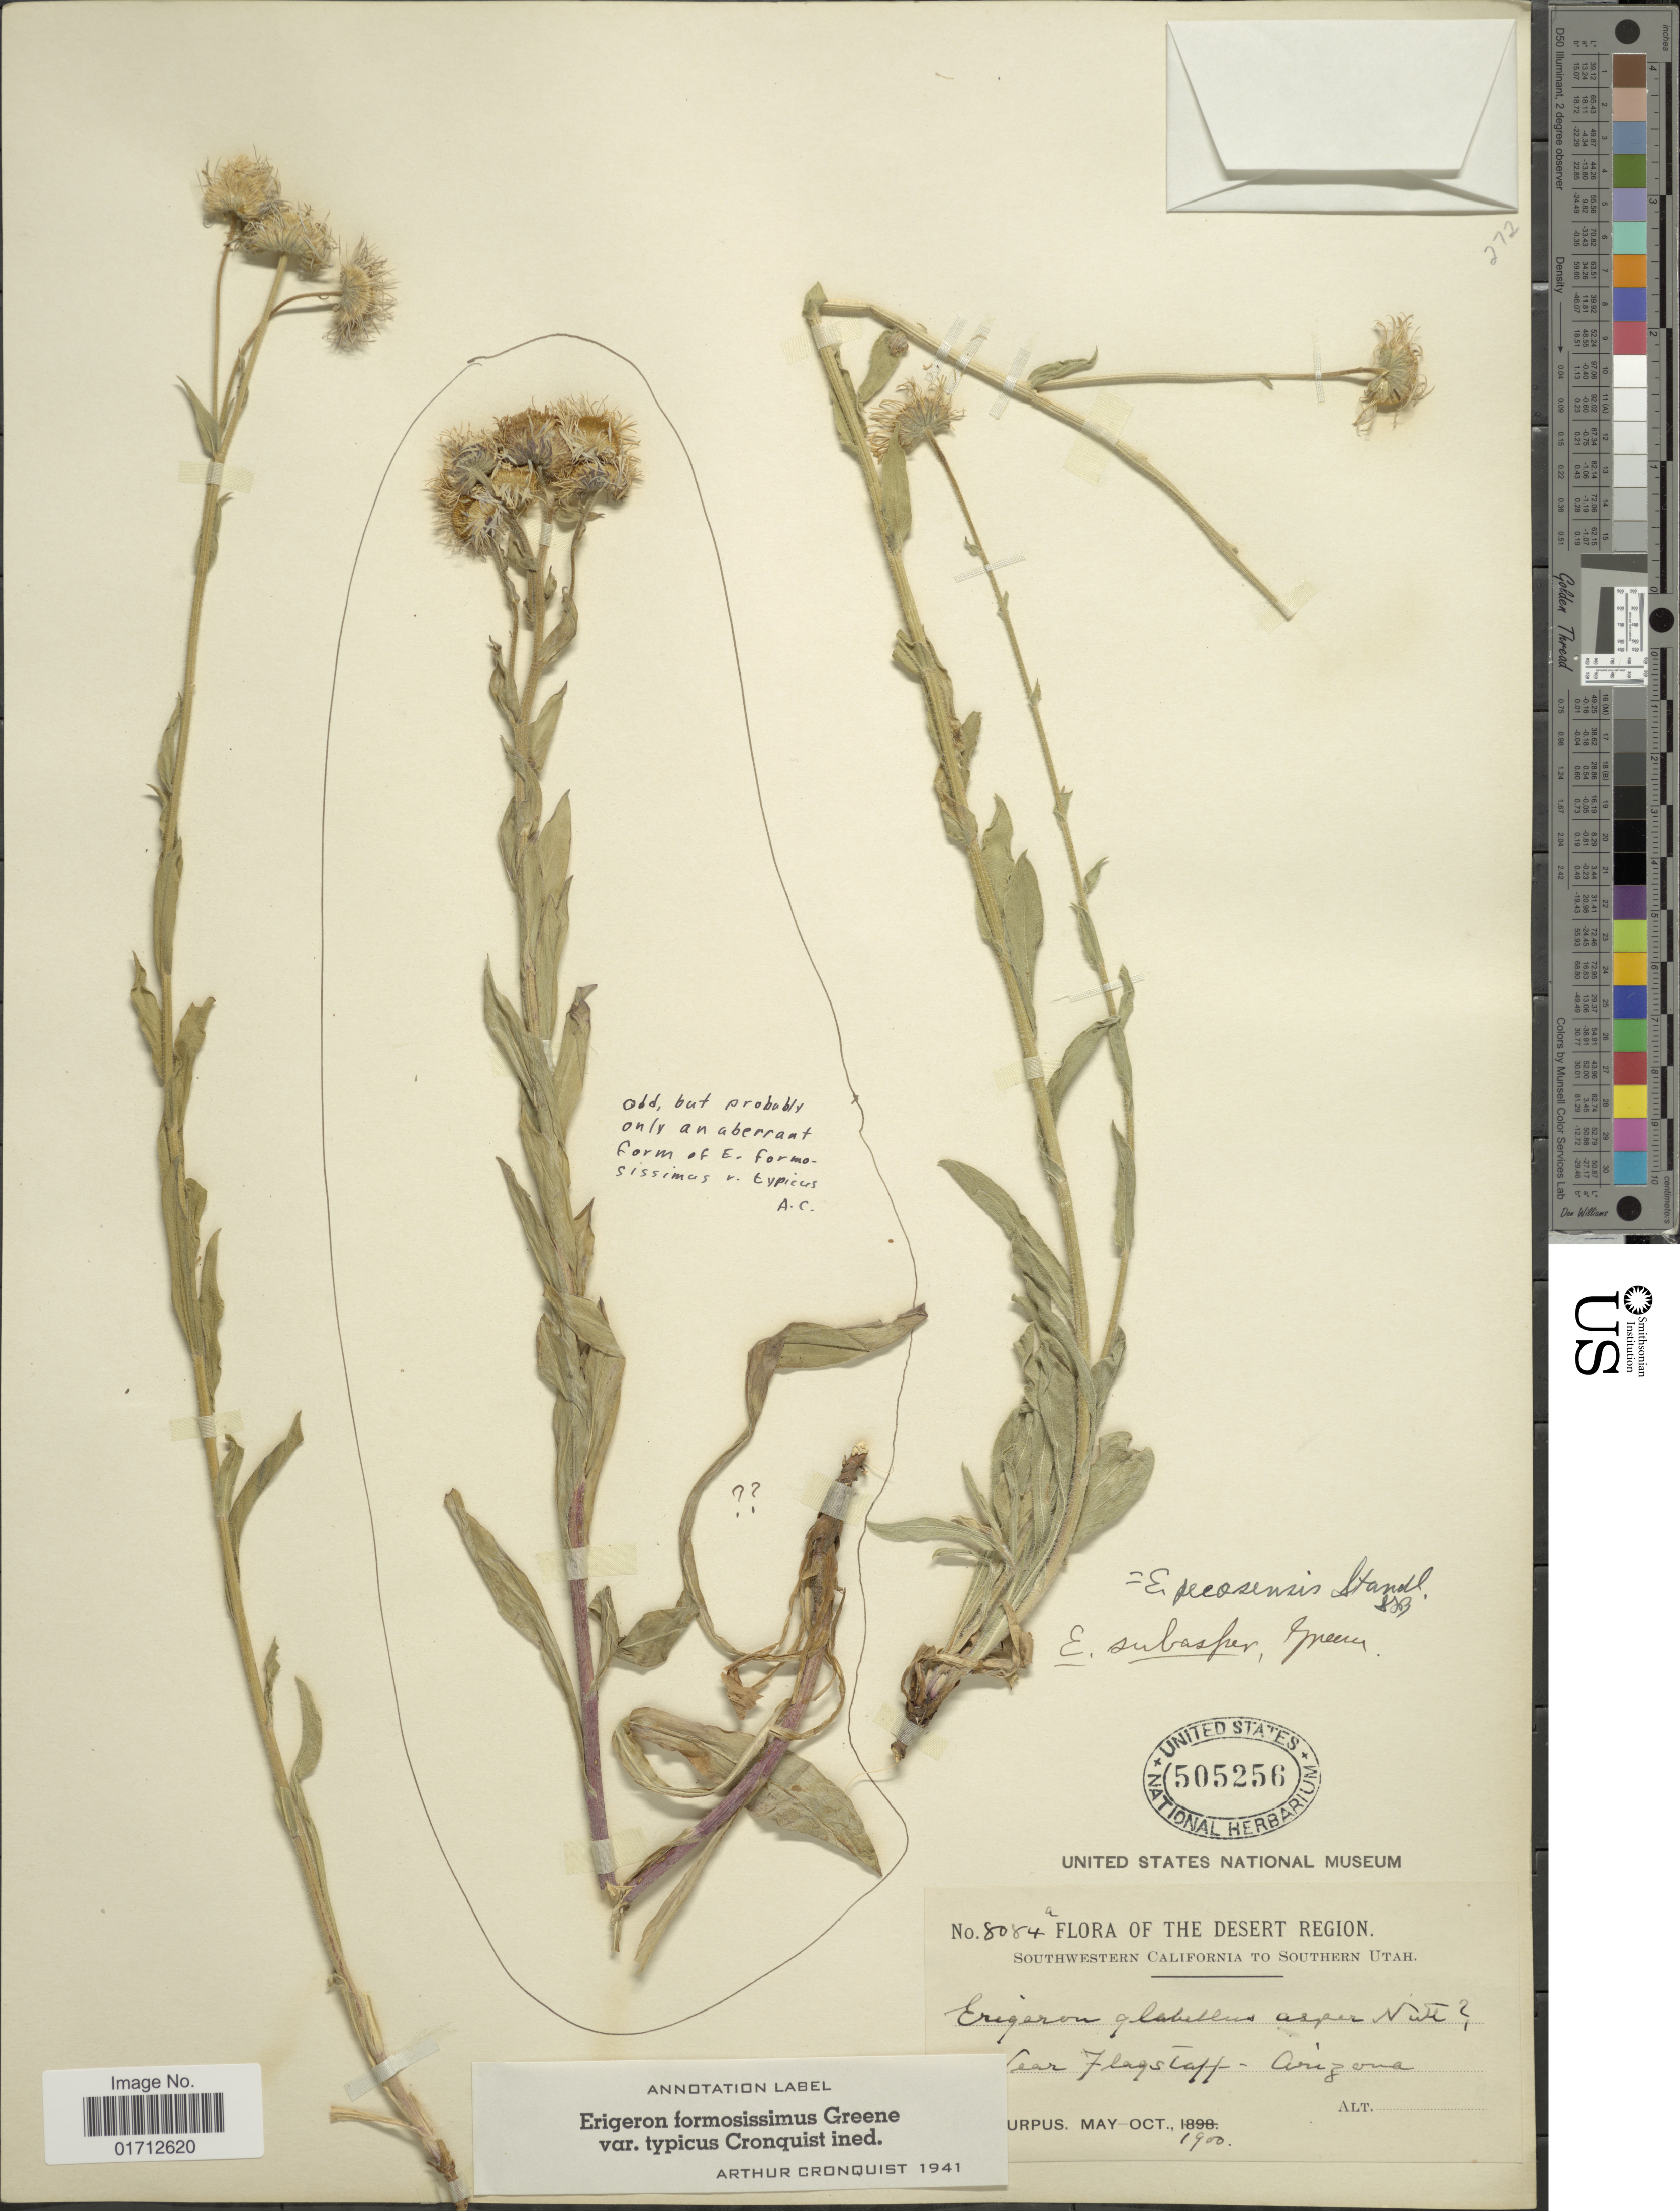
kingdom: Plantae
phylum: Tracheophyta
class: Magnoliopsida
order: Asterales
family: Asteraceae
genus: Erigeron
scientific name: Erigeron formosissimus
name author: Greene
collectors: C. A. Purpus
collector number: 8084a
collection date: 1900-05/1900-10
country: United States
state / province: Arizona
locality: Near Flagstaff.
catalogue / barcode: US 505256